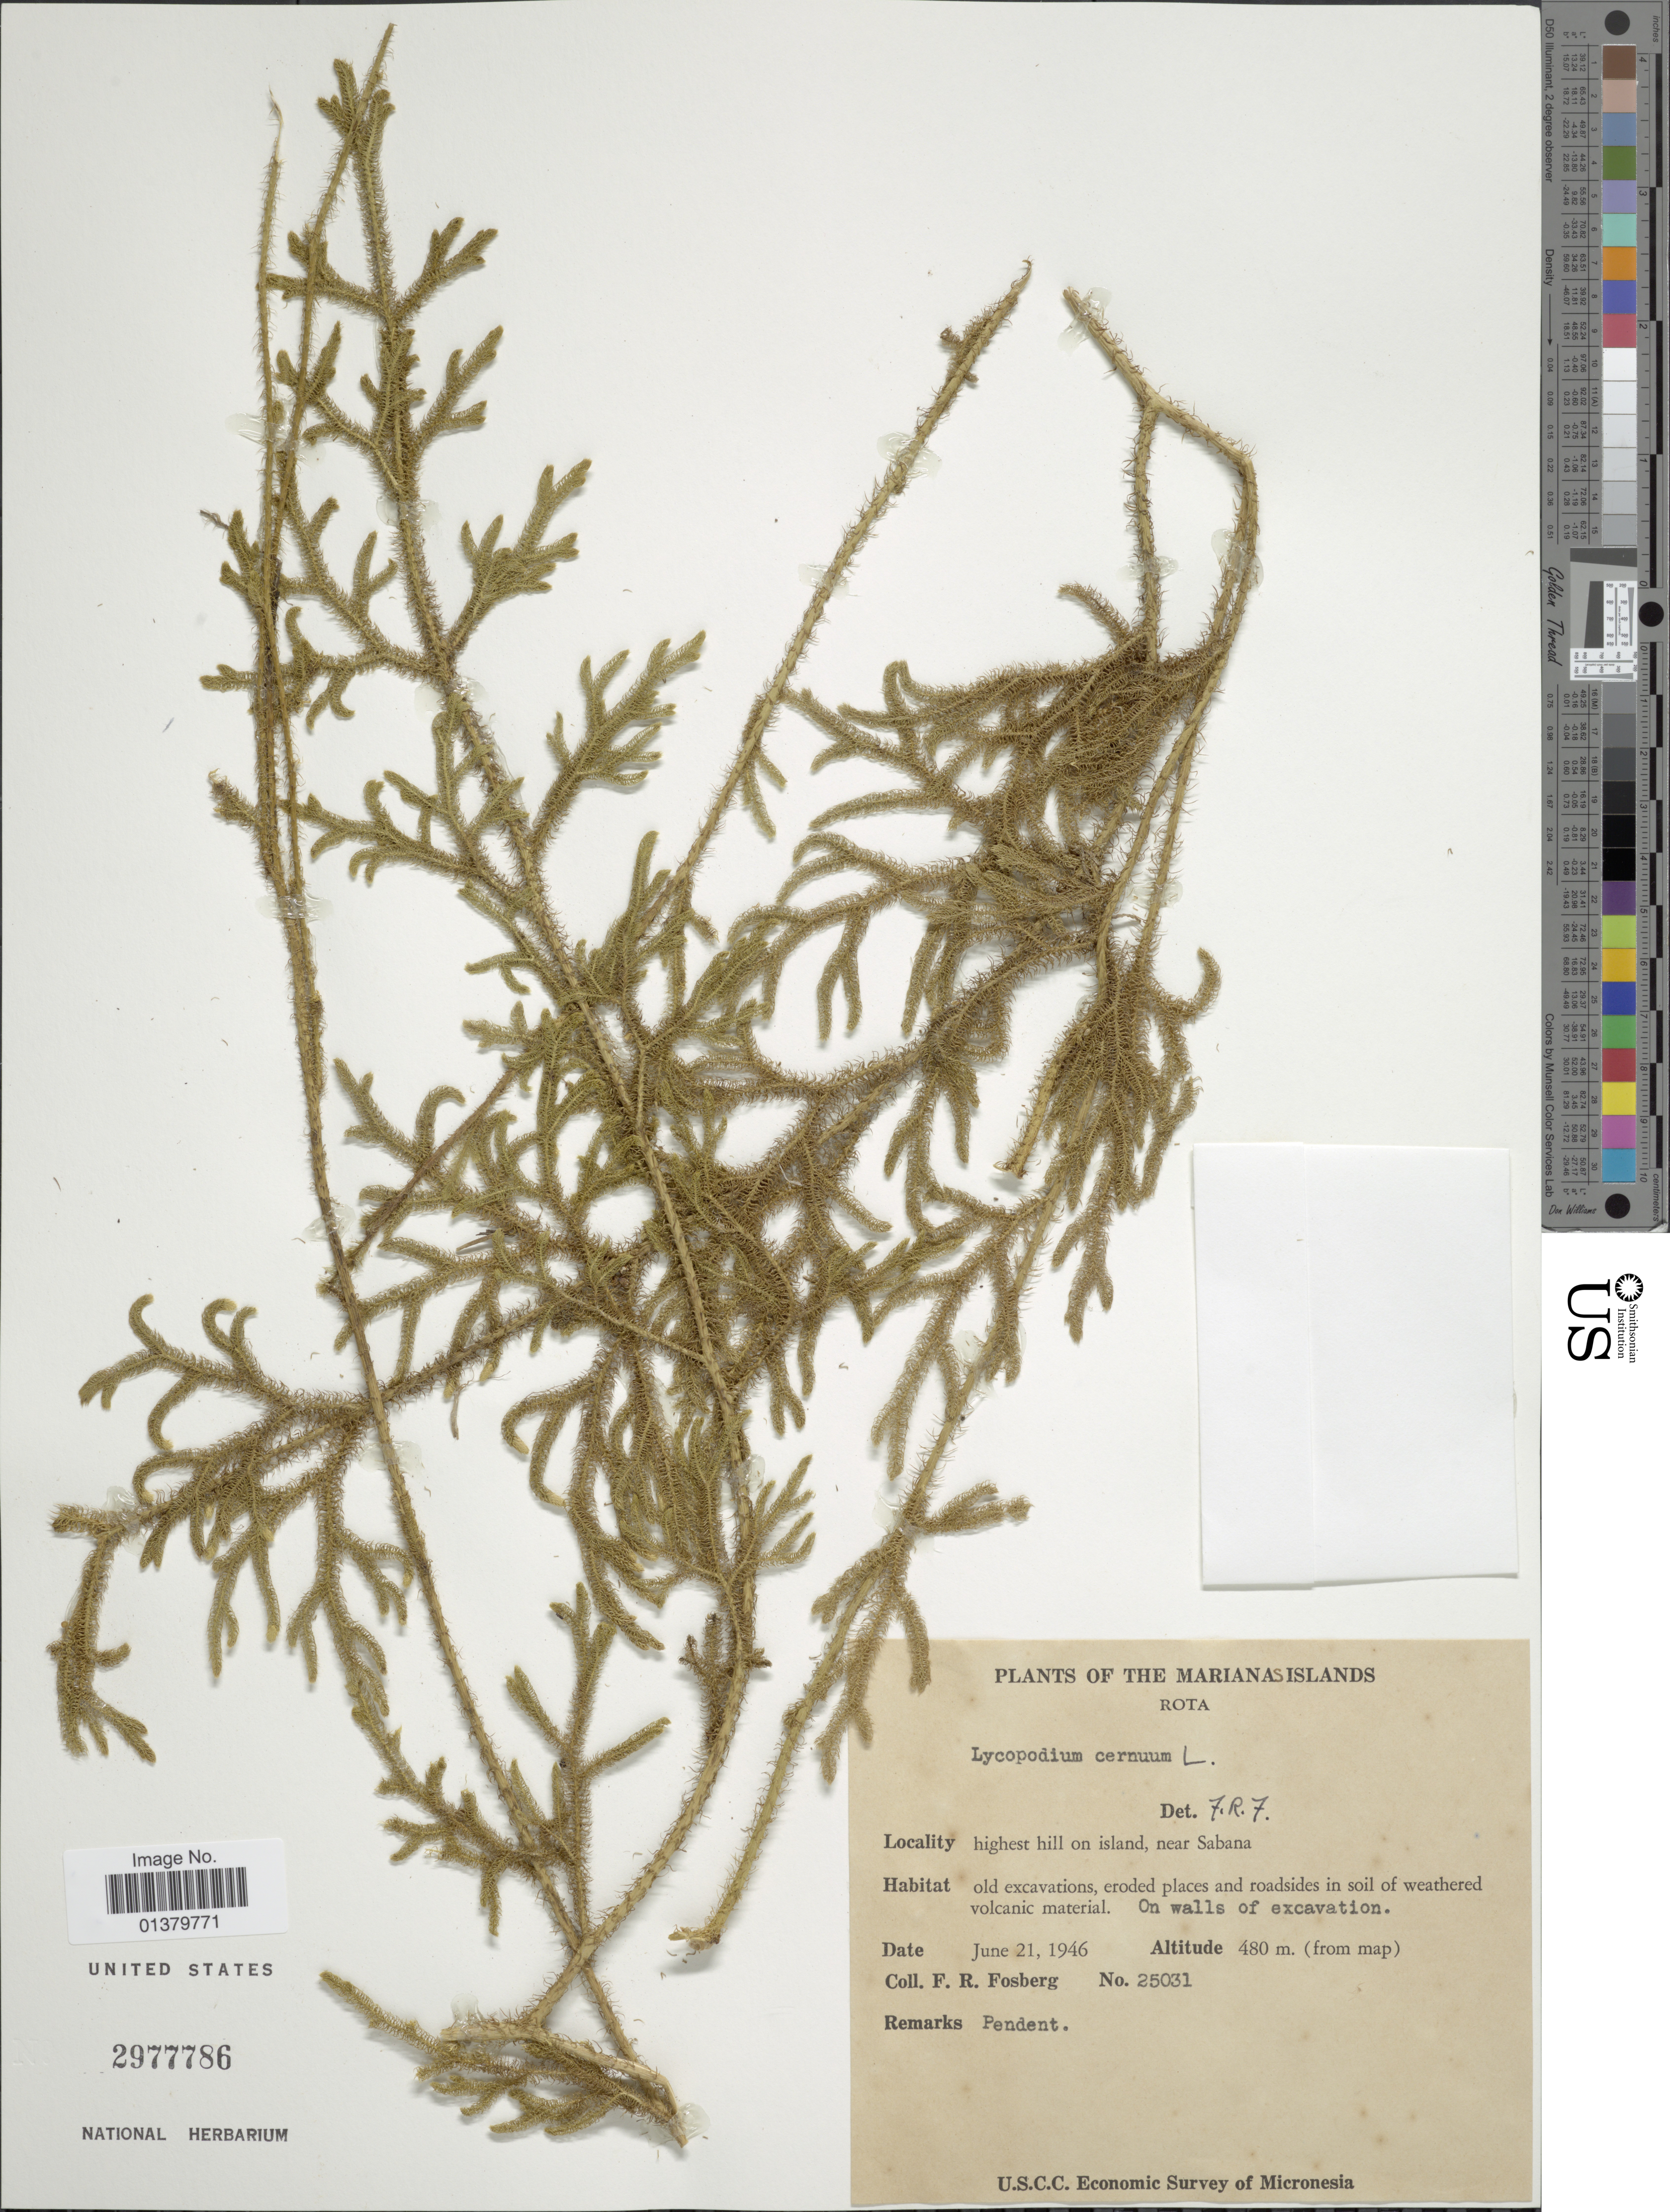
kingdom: Plantae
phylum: Tracheophyta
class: Lycopodiopsida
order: Lycopodiales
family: Lycopodiaceae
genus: Palhinhaea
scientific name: Palhinhaea cernua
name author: (L.) Vasc. & Franco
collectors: F. R. Fosberg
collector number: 25031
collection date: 1946-06-21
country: Northern Mariana Islands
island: Rota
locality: Rota, highest hill on island, near Sabana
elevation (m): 480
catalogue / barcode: US 2977786